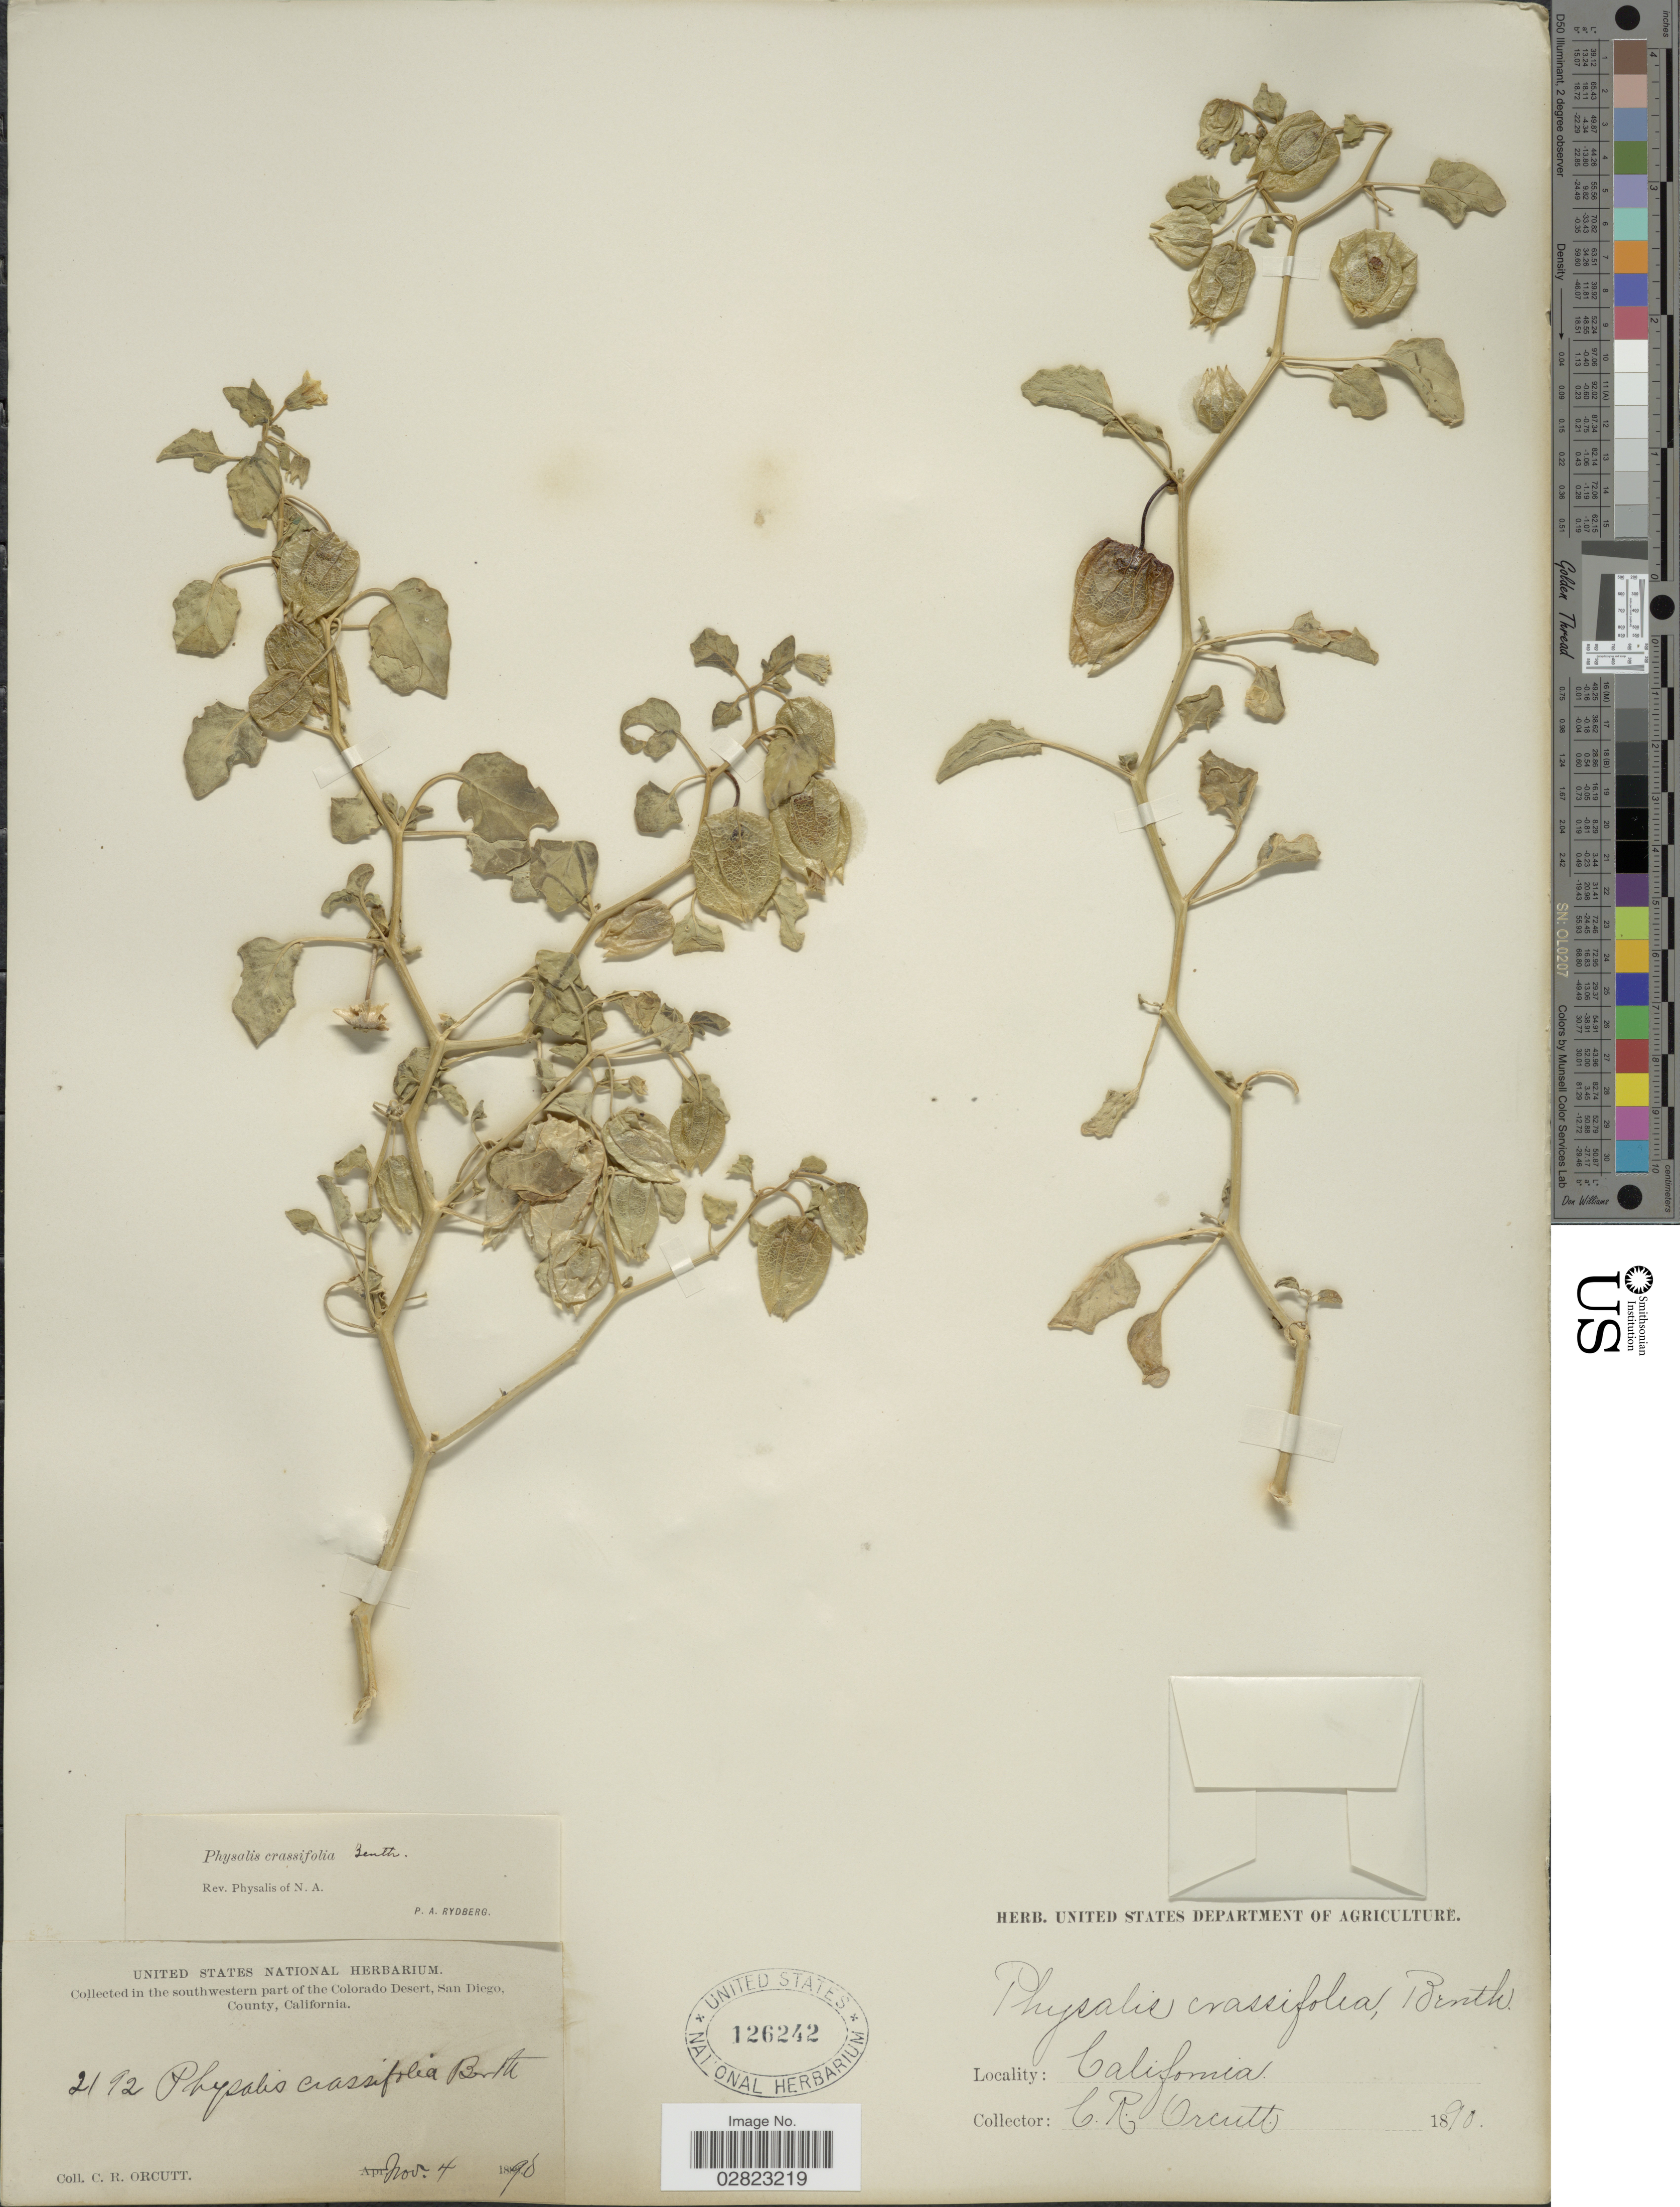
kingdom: Plantae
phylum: Tracheophyta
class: Magnoliopsida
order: Solanales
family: Solanaceae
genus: Physalis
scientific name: Physalis crassifolia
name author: Benth.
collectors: C. R. Orcutt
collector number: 2192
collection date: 1890-11-04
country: United States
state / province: California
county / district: San Diego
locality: Southwestern part of the Colorado Desert, San Diego, County.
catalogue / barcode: US 126242